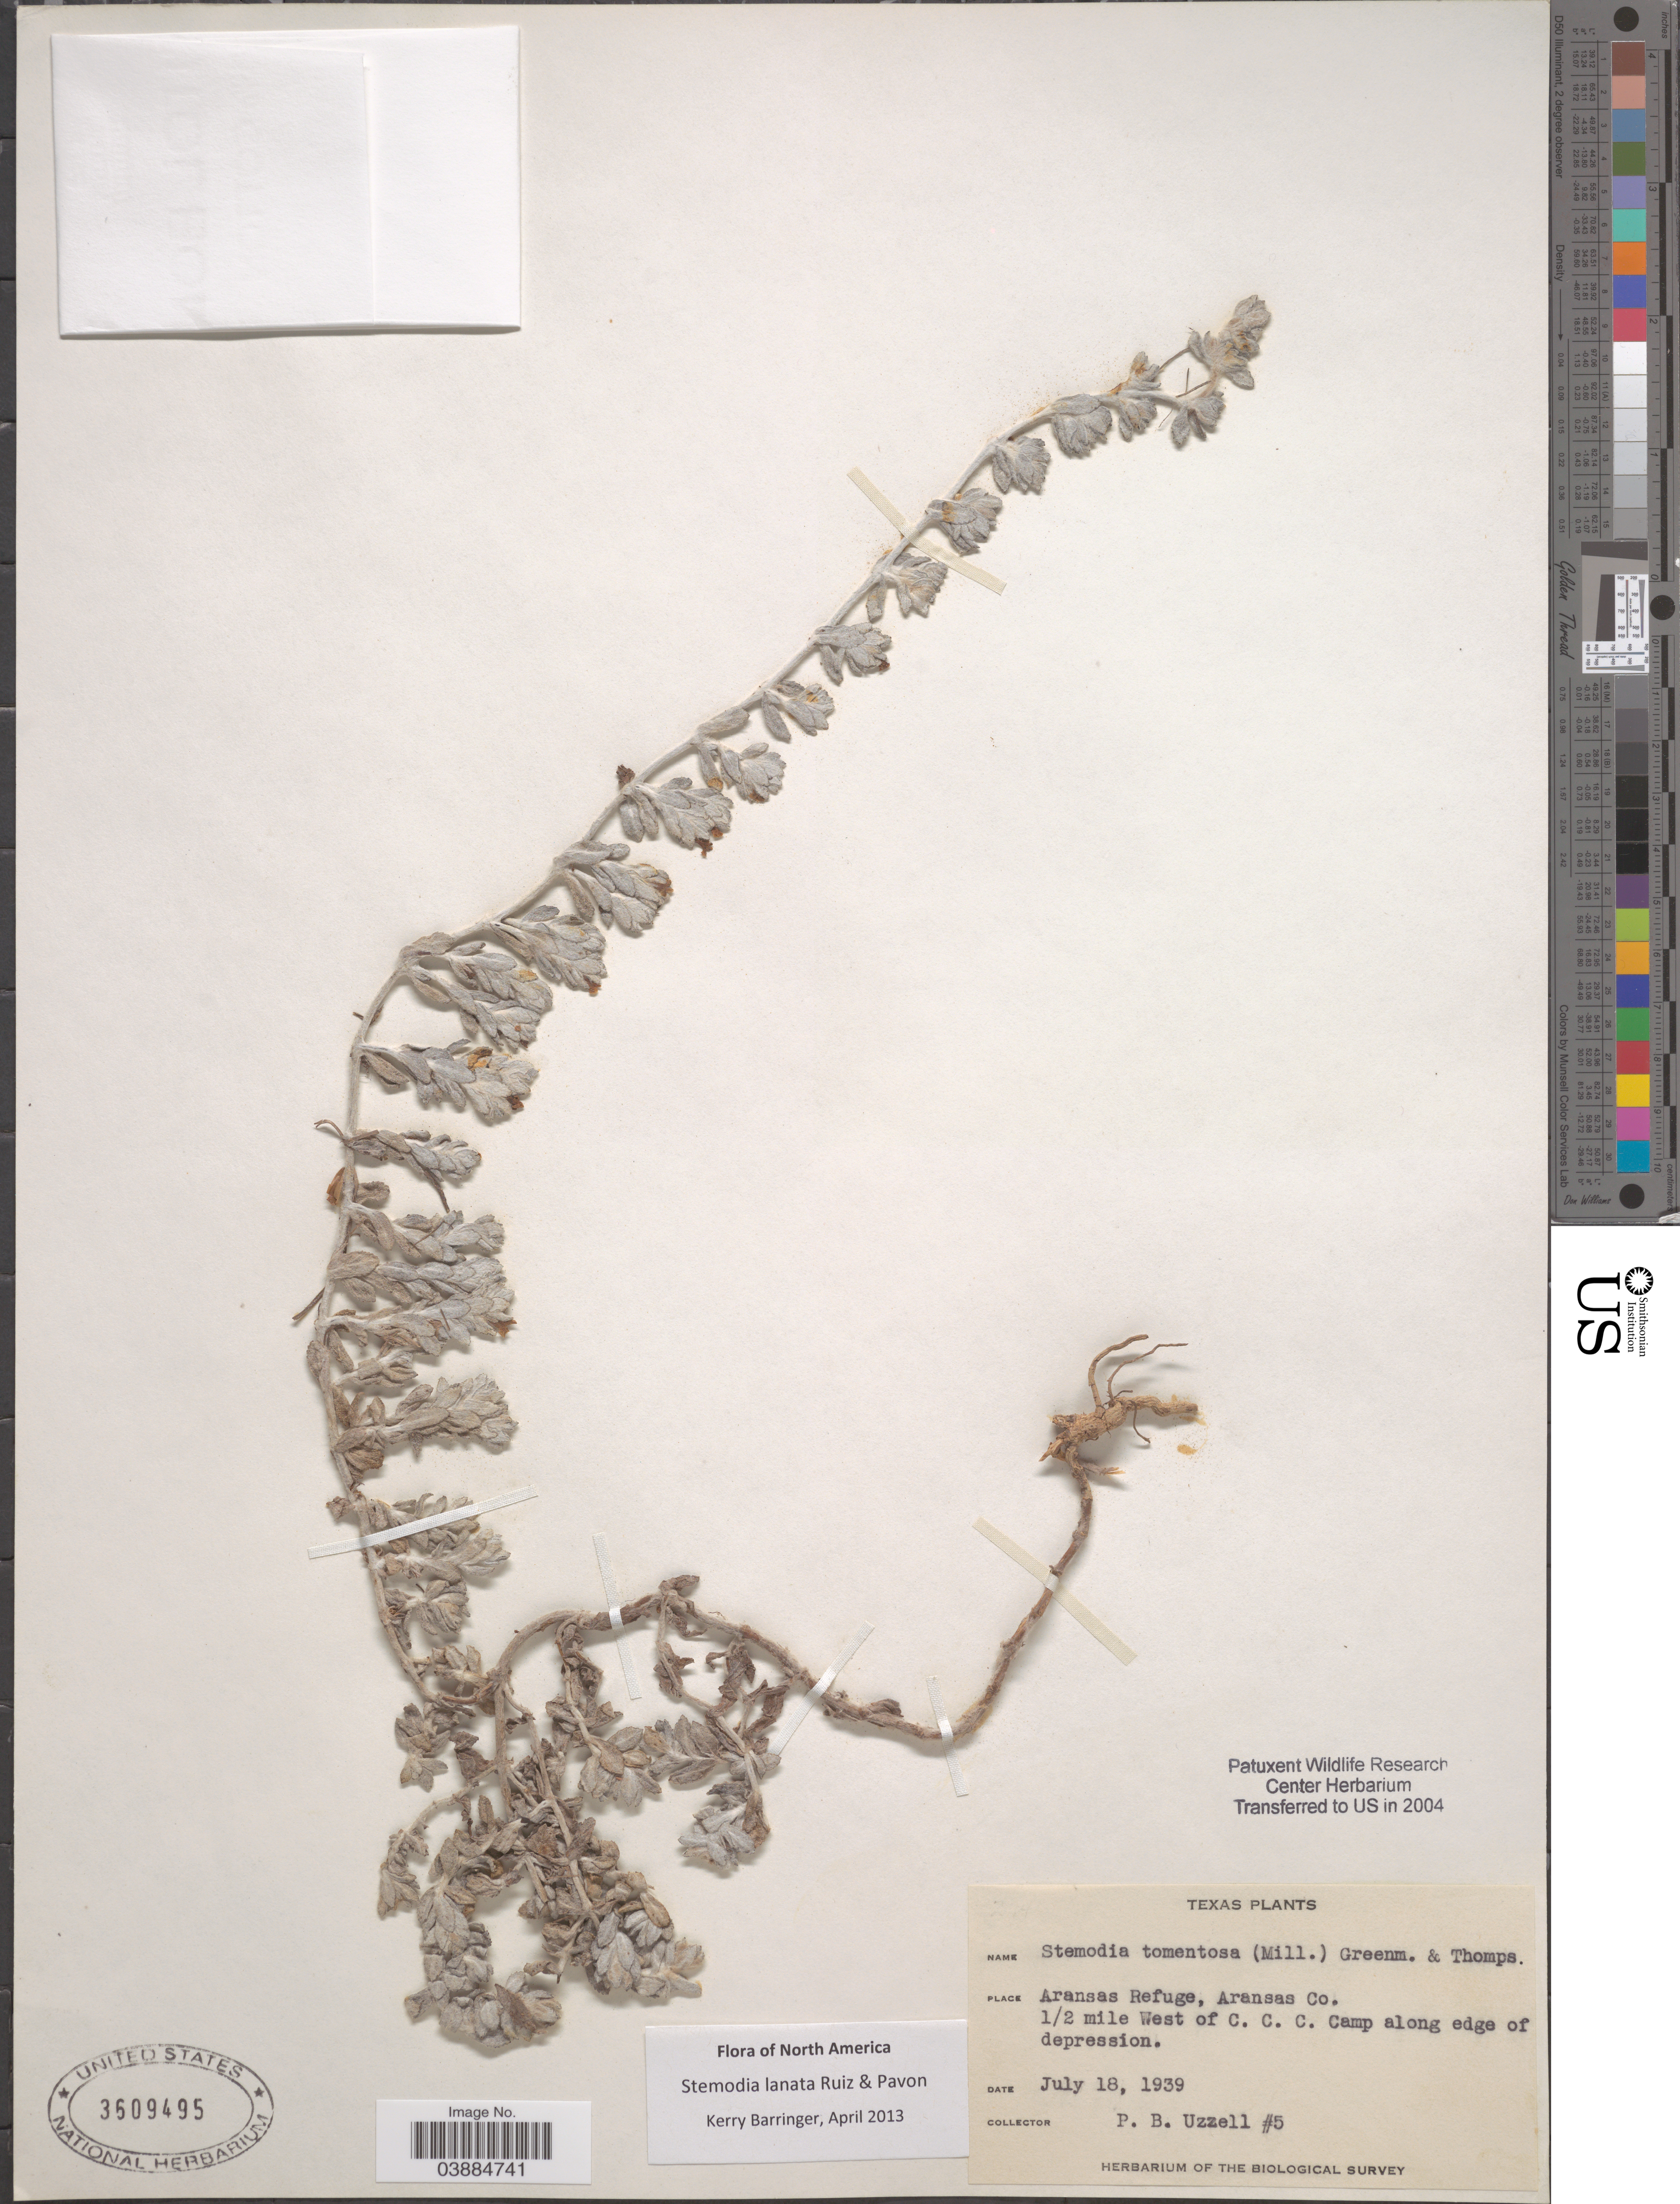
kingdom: Plantae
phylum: Tracheophyta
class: Magnoliopsida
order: Lamiales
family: Plantaginaceae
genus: Stemodia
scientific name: Stemodia lanata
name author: Sessé & Moc. ex Benth.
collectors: P. Uzzell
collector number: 5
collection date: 1939-07-18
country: United States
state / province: Texas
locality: Aransas Refuge, Aransas Co. ½ mile West of C. C. C. Camp along edge of depression.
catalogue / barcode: US 3609495